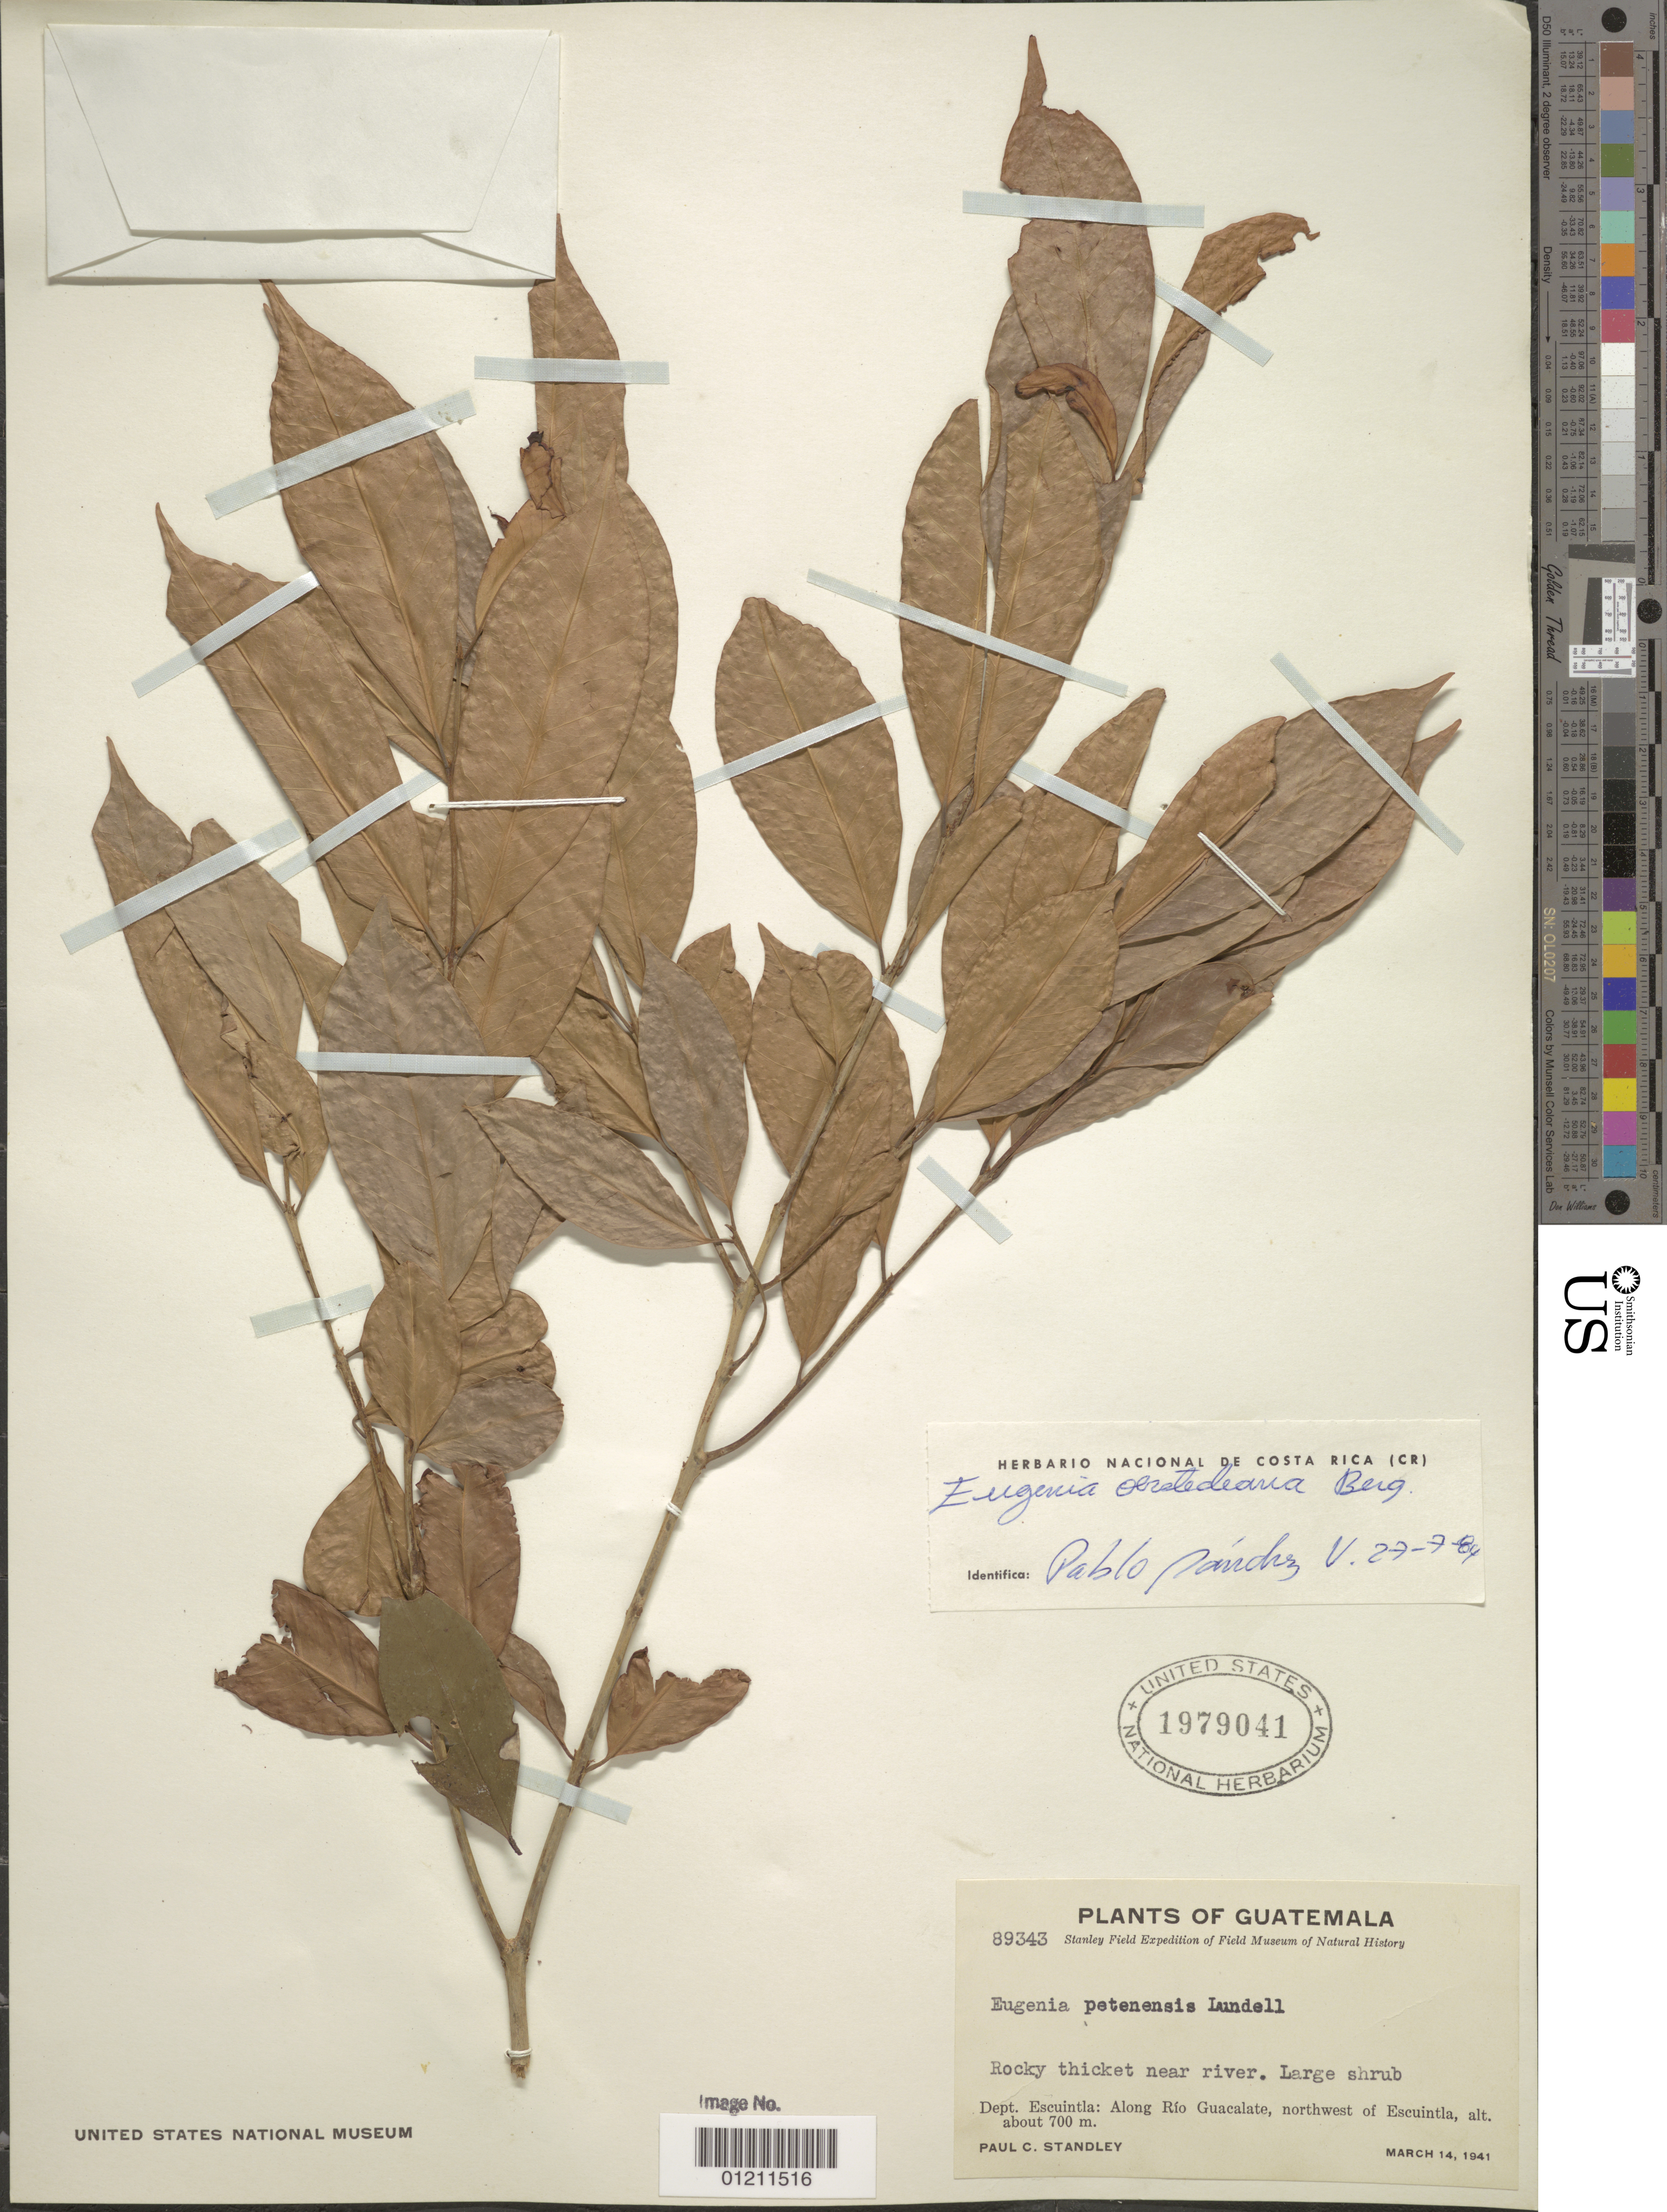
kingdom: Plantae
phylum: Tracheophyta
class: Magnoliopsida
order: Myrtales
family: Myrtaceae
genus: Eugenia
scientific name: Eugenia oerstediana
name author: O. Berg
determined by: Sánchez Vindas, P. E.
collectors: P. C. Standley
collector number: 89343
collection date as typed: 14 Mar 1941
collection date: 1941-03-14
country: Guatemala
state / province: Escuintla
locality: Along Rio Guacalate, NW of Escuintla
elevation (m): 700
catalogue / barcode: US 1979041